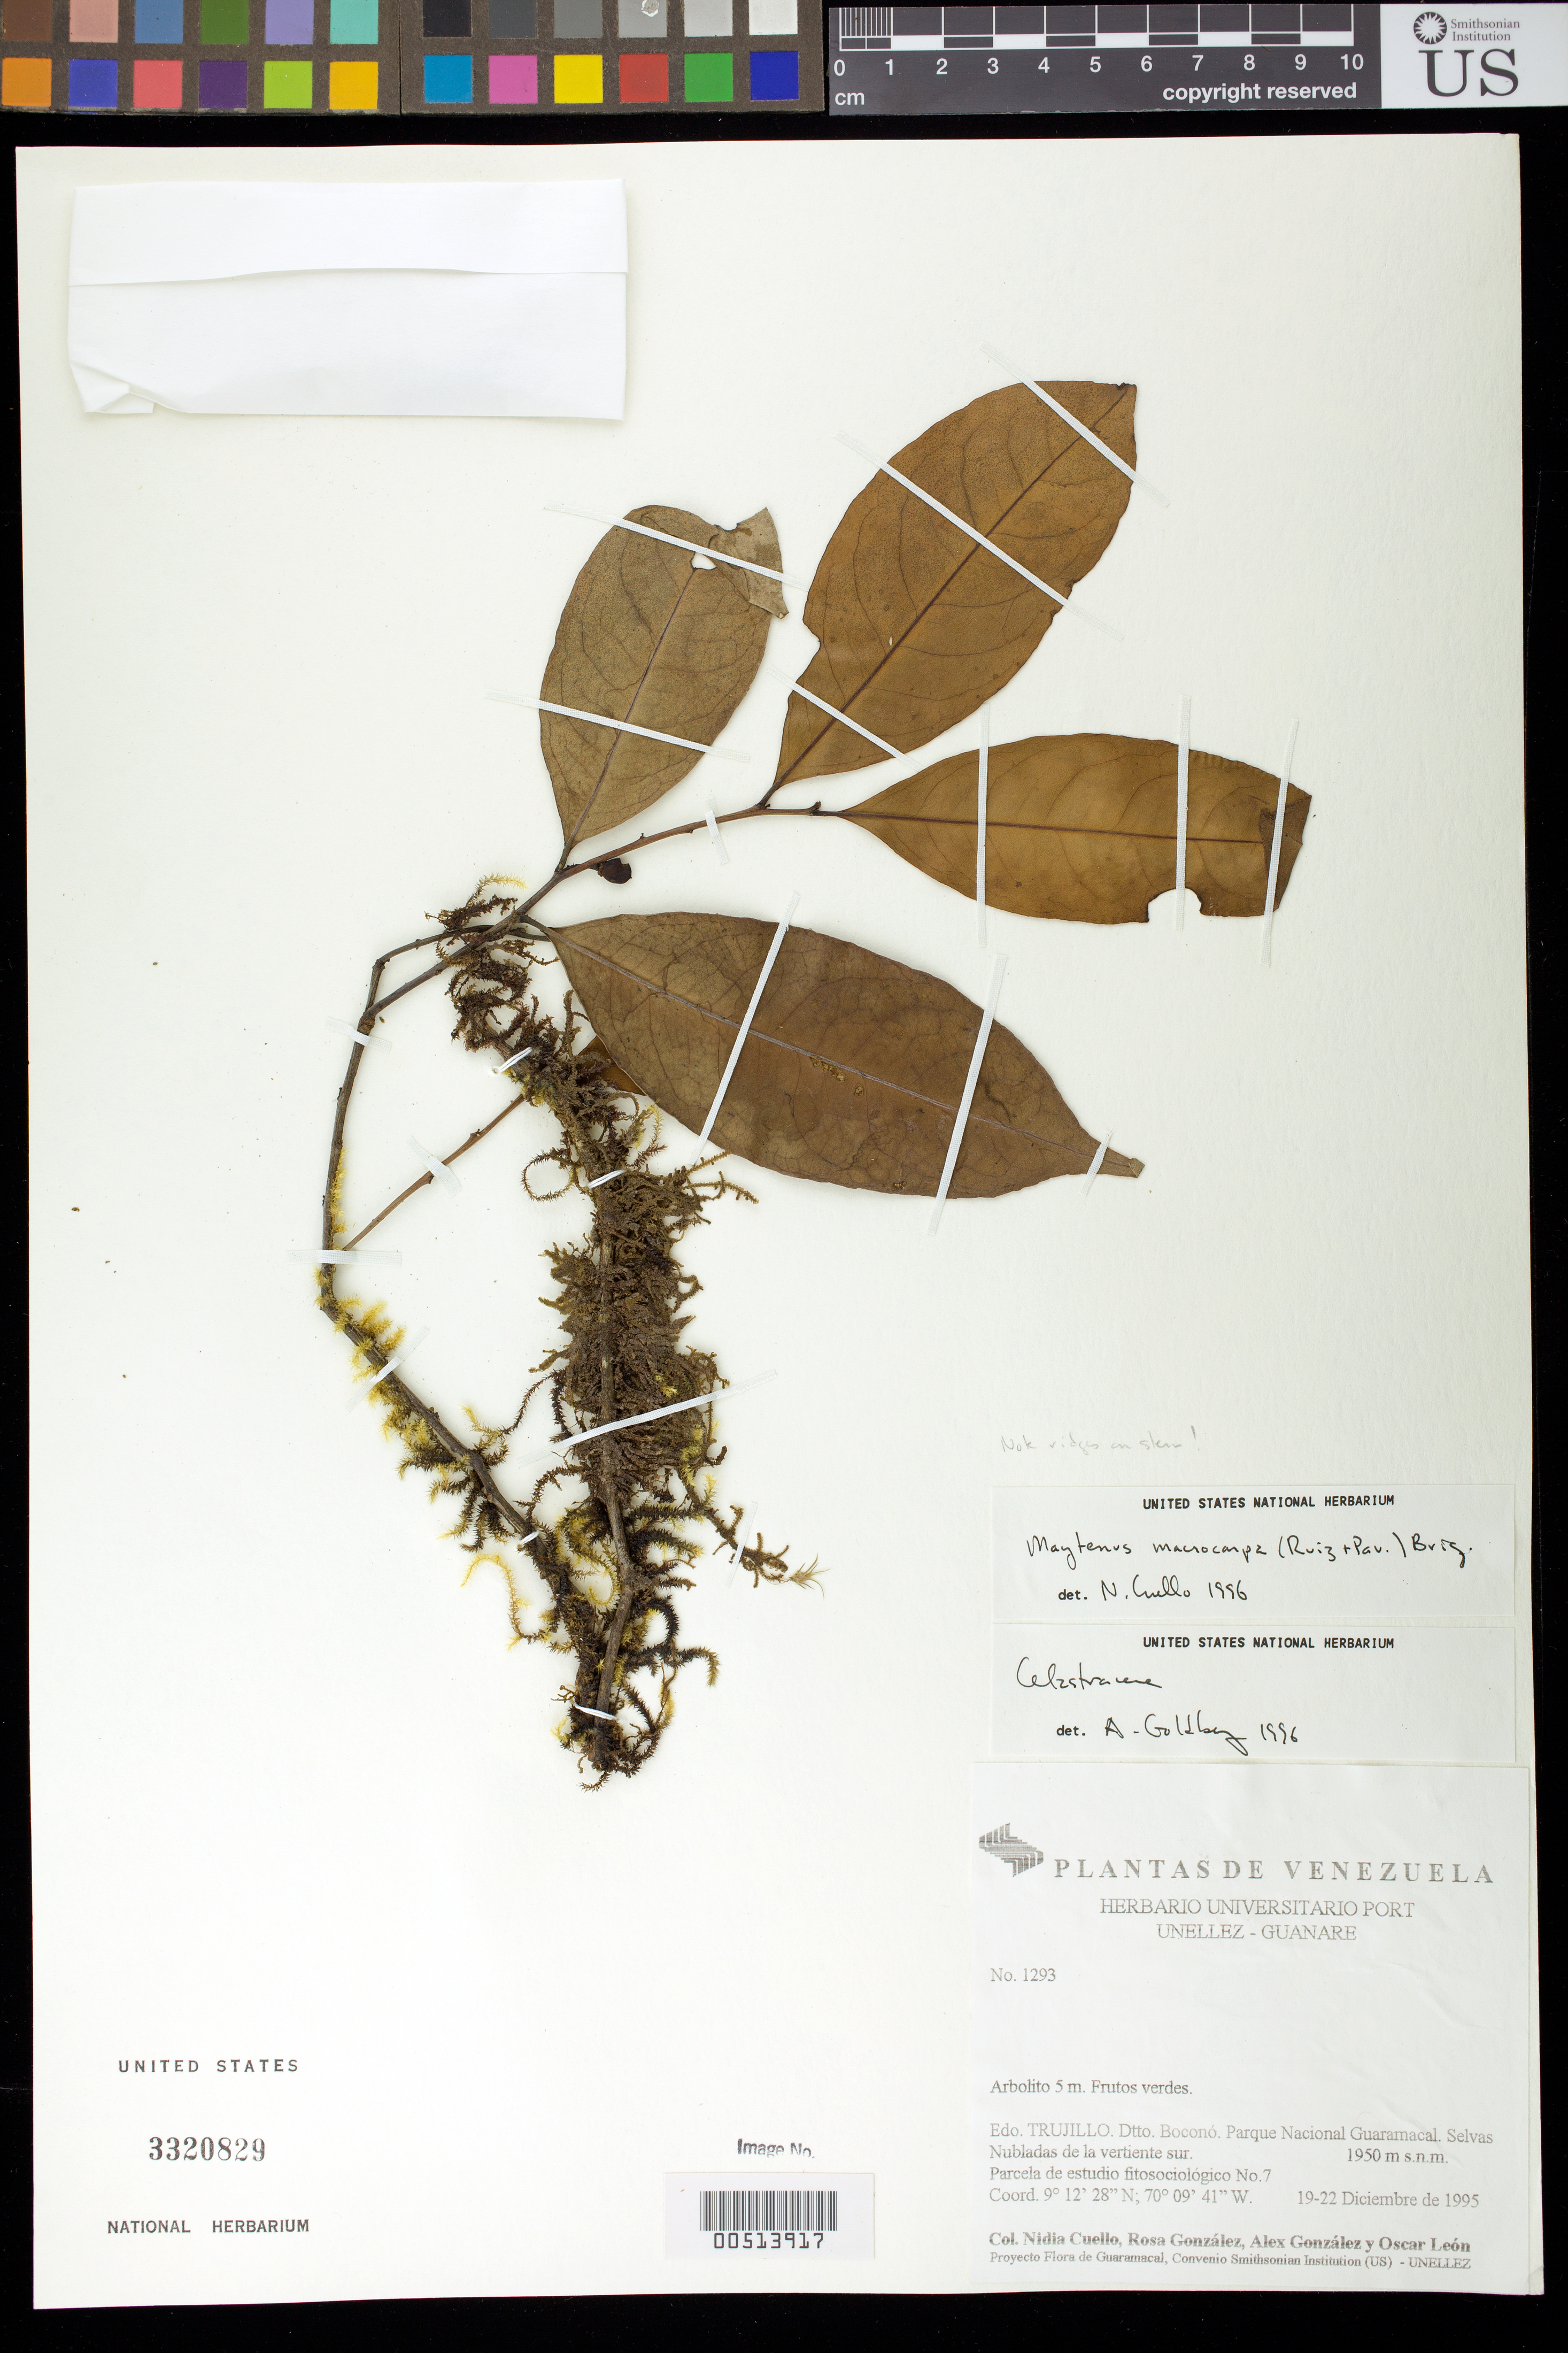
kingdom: Plantae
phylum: Tracheophyta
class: Magnoliopsida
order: Celastrales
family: Celastraceae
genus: Maytenus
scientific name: Maytenus sp. a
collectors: N. L. Cuello, R. González, A. Gonzáles & O. León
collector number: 1293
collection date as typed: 19 Dec 1995 to 22 Dec 1995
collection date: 1995-12-19/1995-12-22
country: Venezuela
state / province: Trujillo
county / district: Boconó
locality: Parque Nacional Guaramacal, vertiente S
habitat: Selva Nubladas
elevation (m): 1950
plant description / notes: MO, NY, PORT, TEX, US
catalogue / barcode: US 3320829